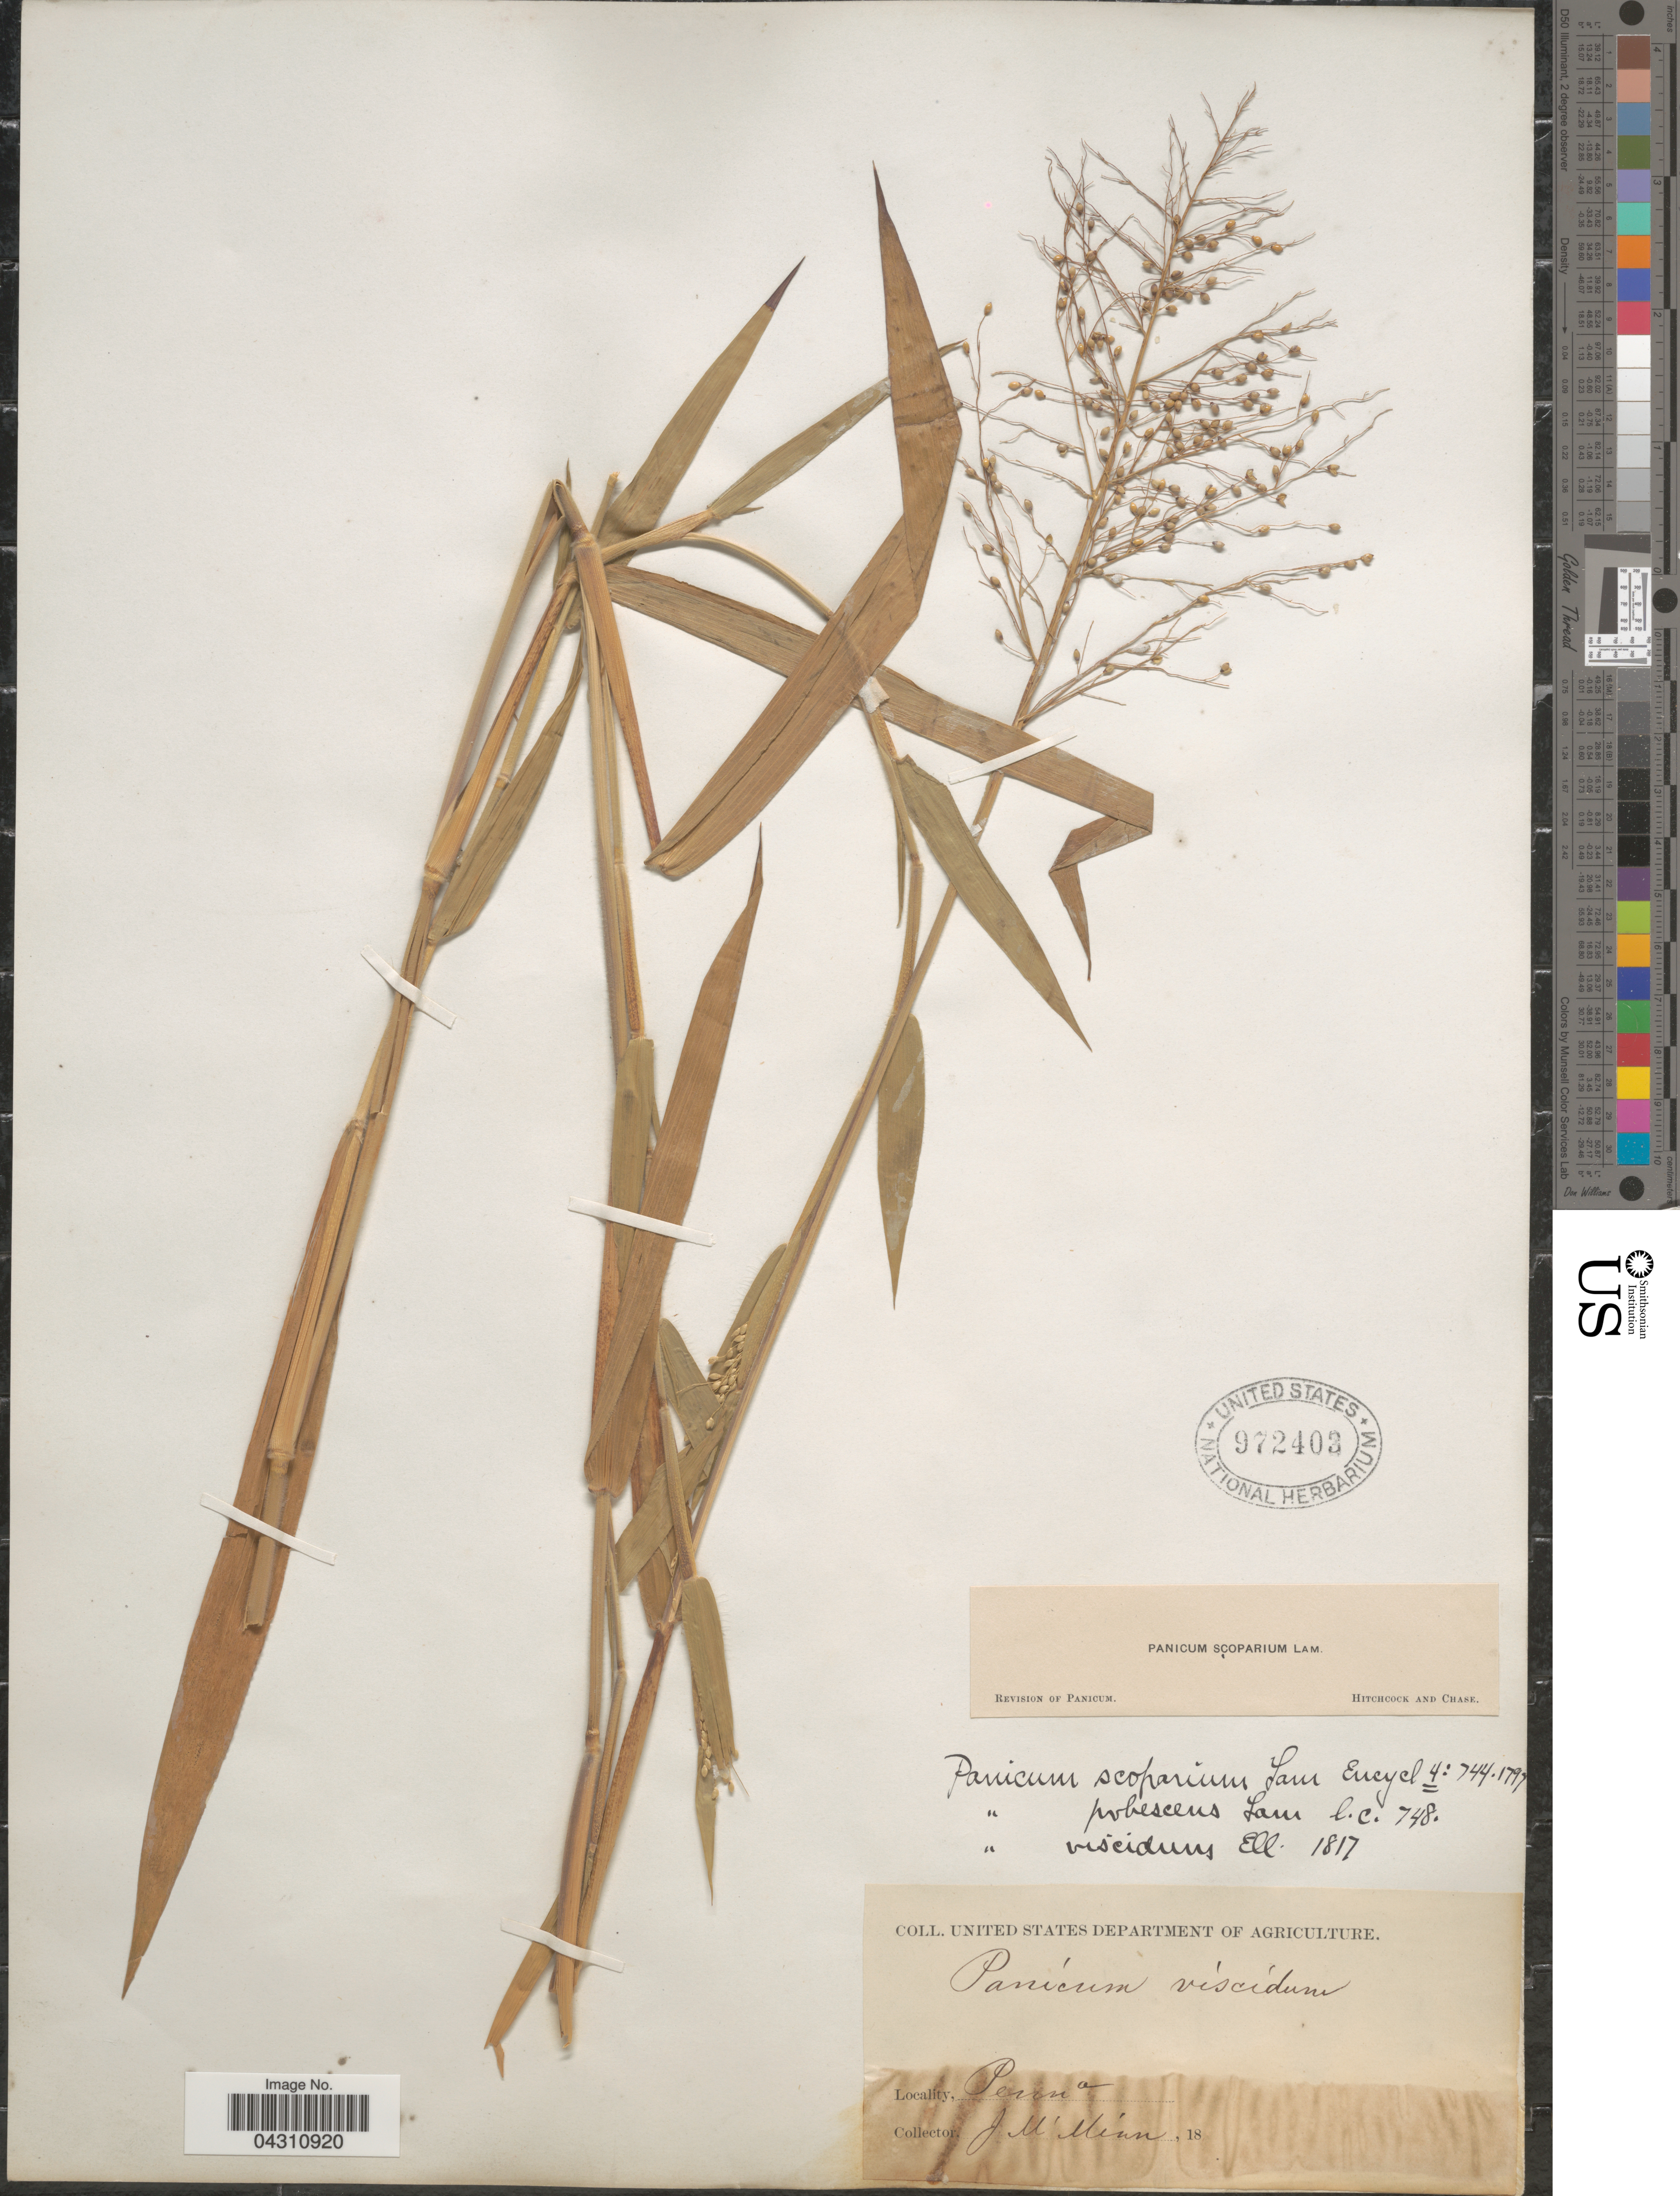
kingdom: Plantae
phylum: Tracheophyta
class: Liliopsida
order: Poales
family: Poaceae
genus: Dichanthelium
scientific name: Dichanthelium scoparium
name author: (Lam.) Gould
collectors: J. Minn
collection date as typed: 18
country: United States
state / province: Pennsylvania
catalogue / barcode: US 972403